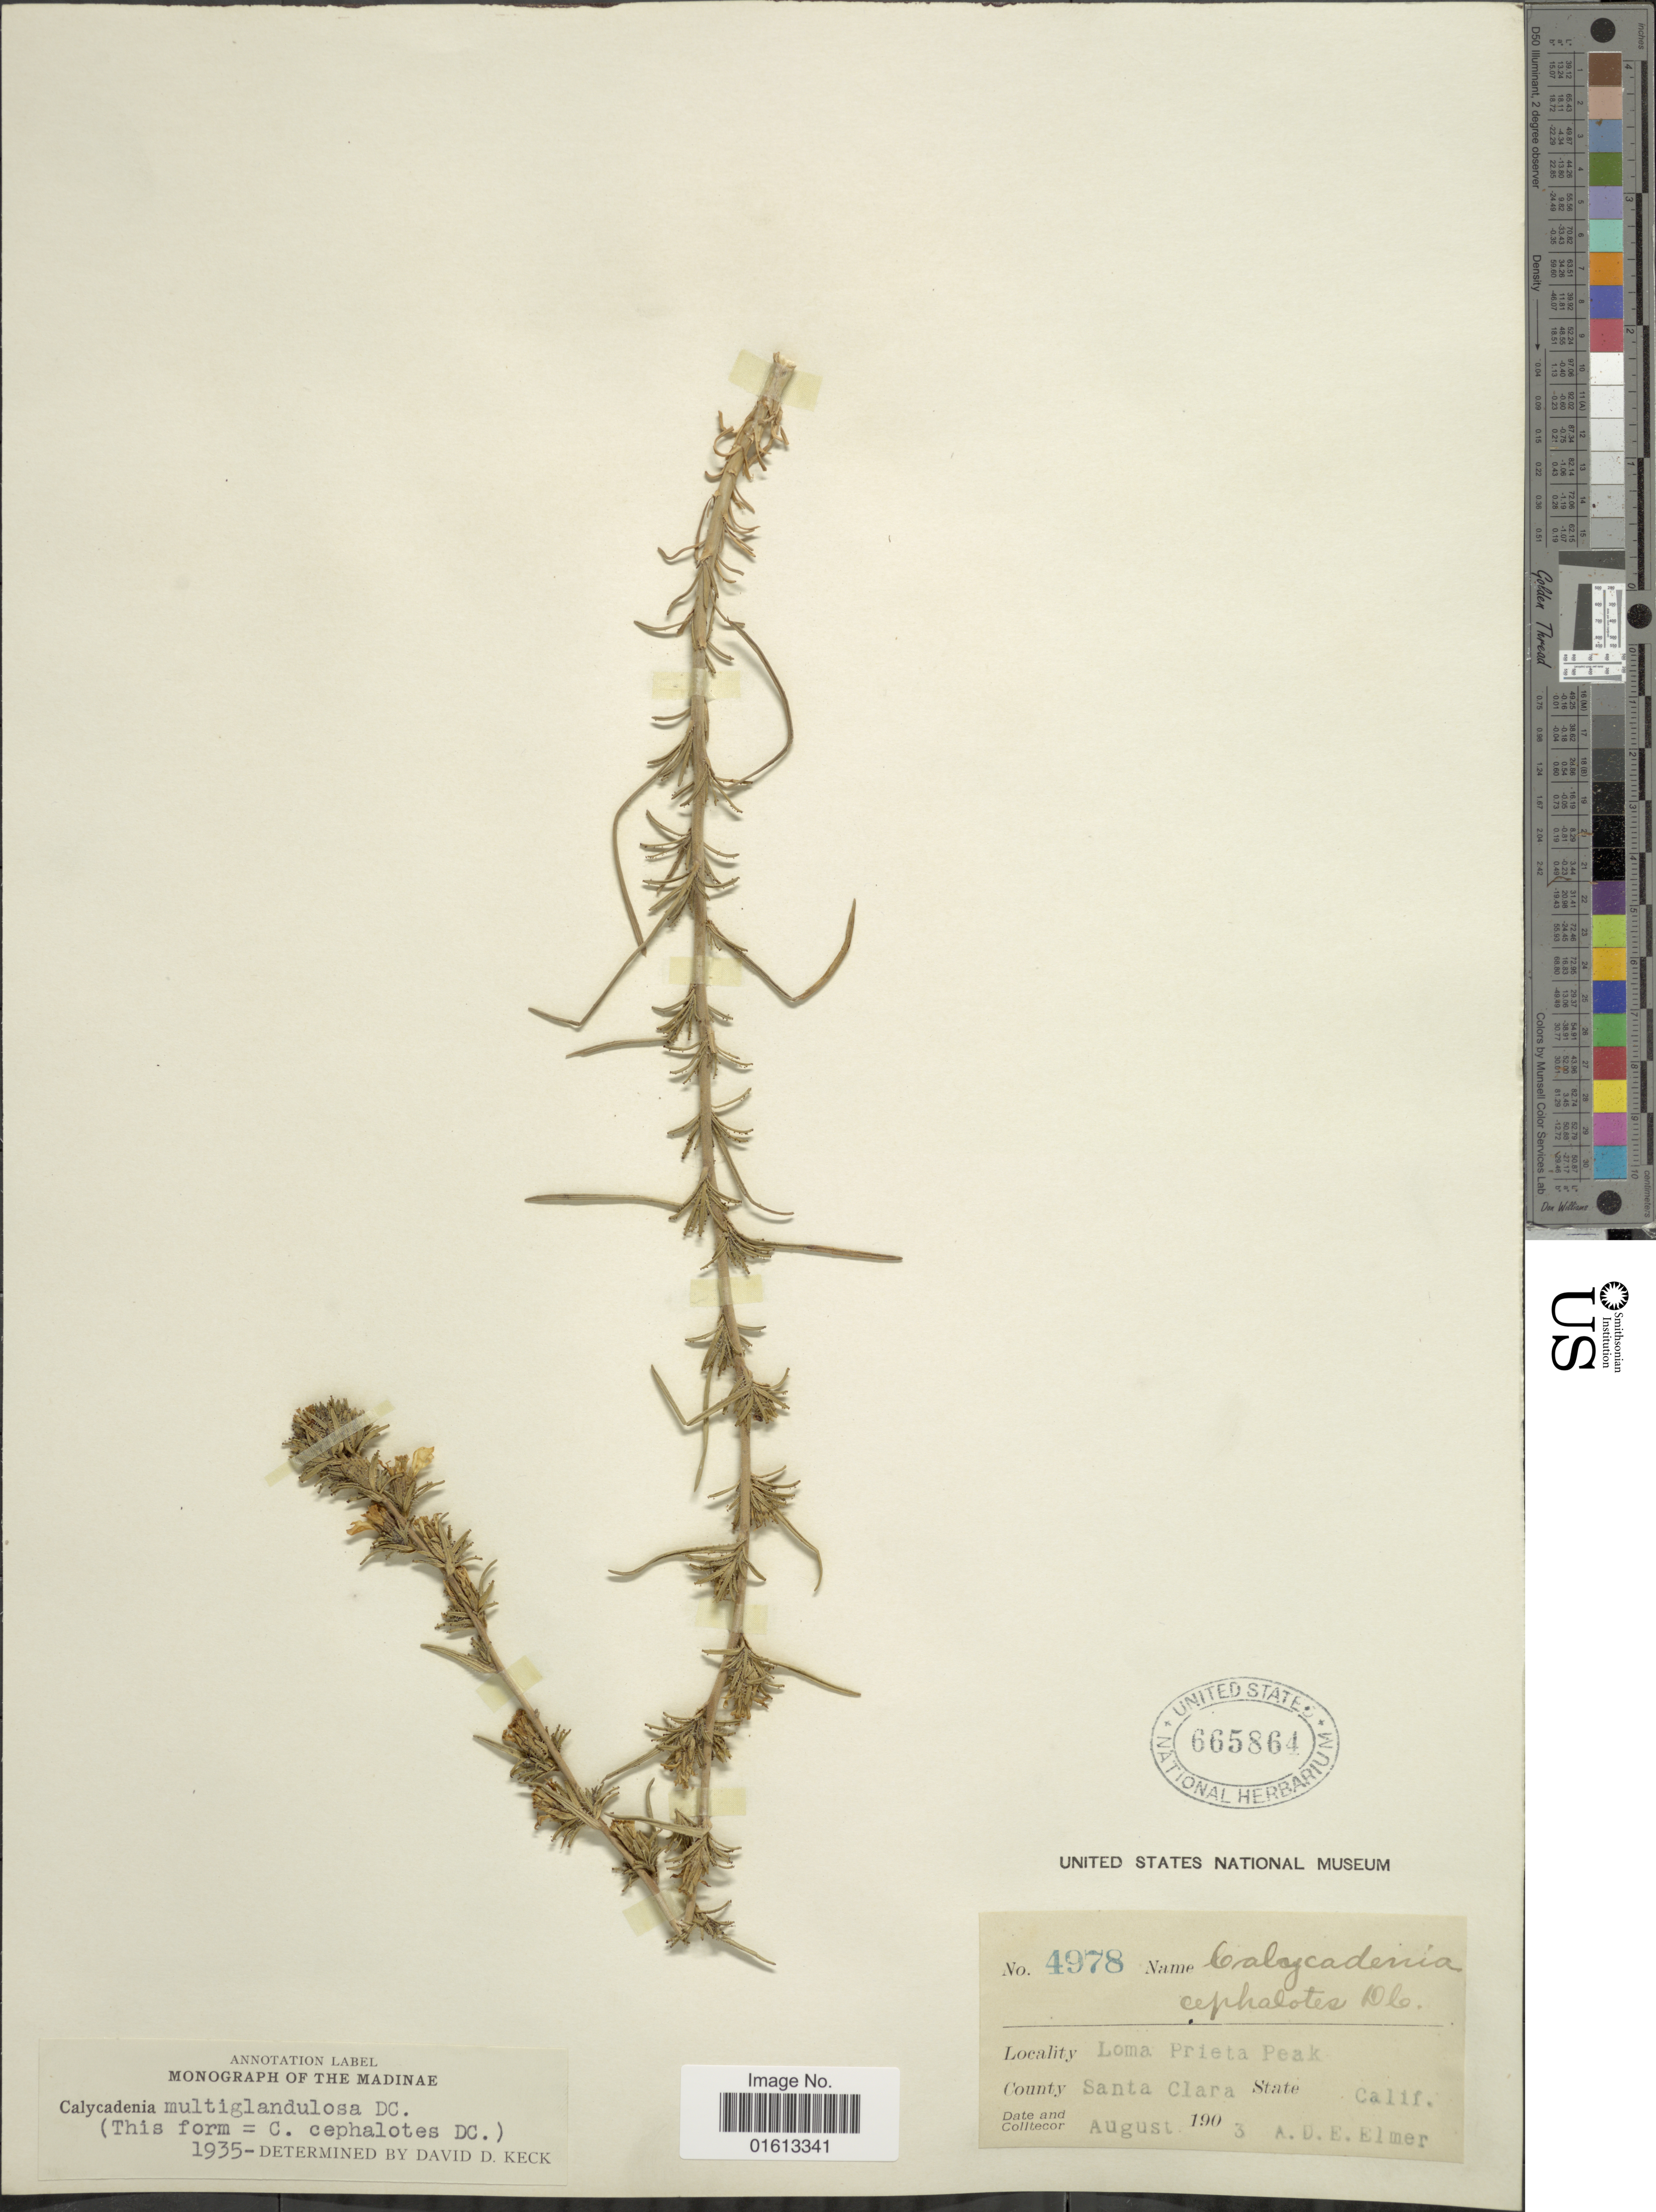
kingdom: Plantae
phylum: Tracheophyta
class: Magnoliopsida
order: Asterales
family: Asteraceae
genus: Calycadenia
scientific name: Calycadenia multiglandulosa subsp. cephalotes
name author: (DC.) D.D. Keck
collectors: A. D. E. Elmer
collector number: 4978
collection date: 1903-08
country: United States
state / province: California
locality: Loma Prieta Peak, Santa Clara, State Calif.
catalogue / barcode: US 665864